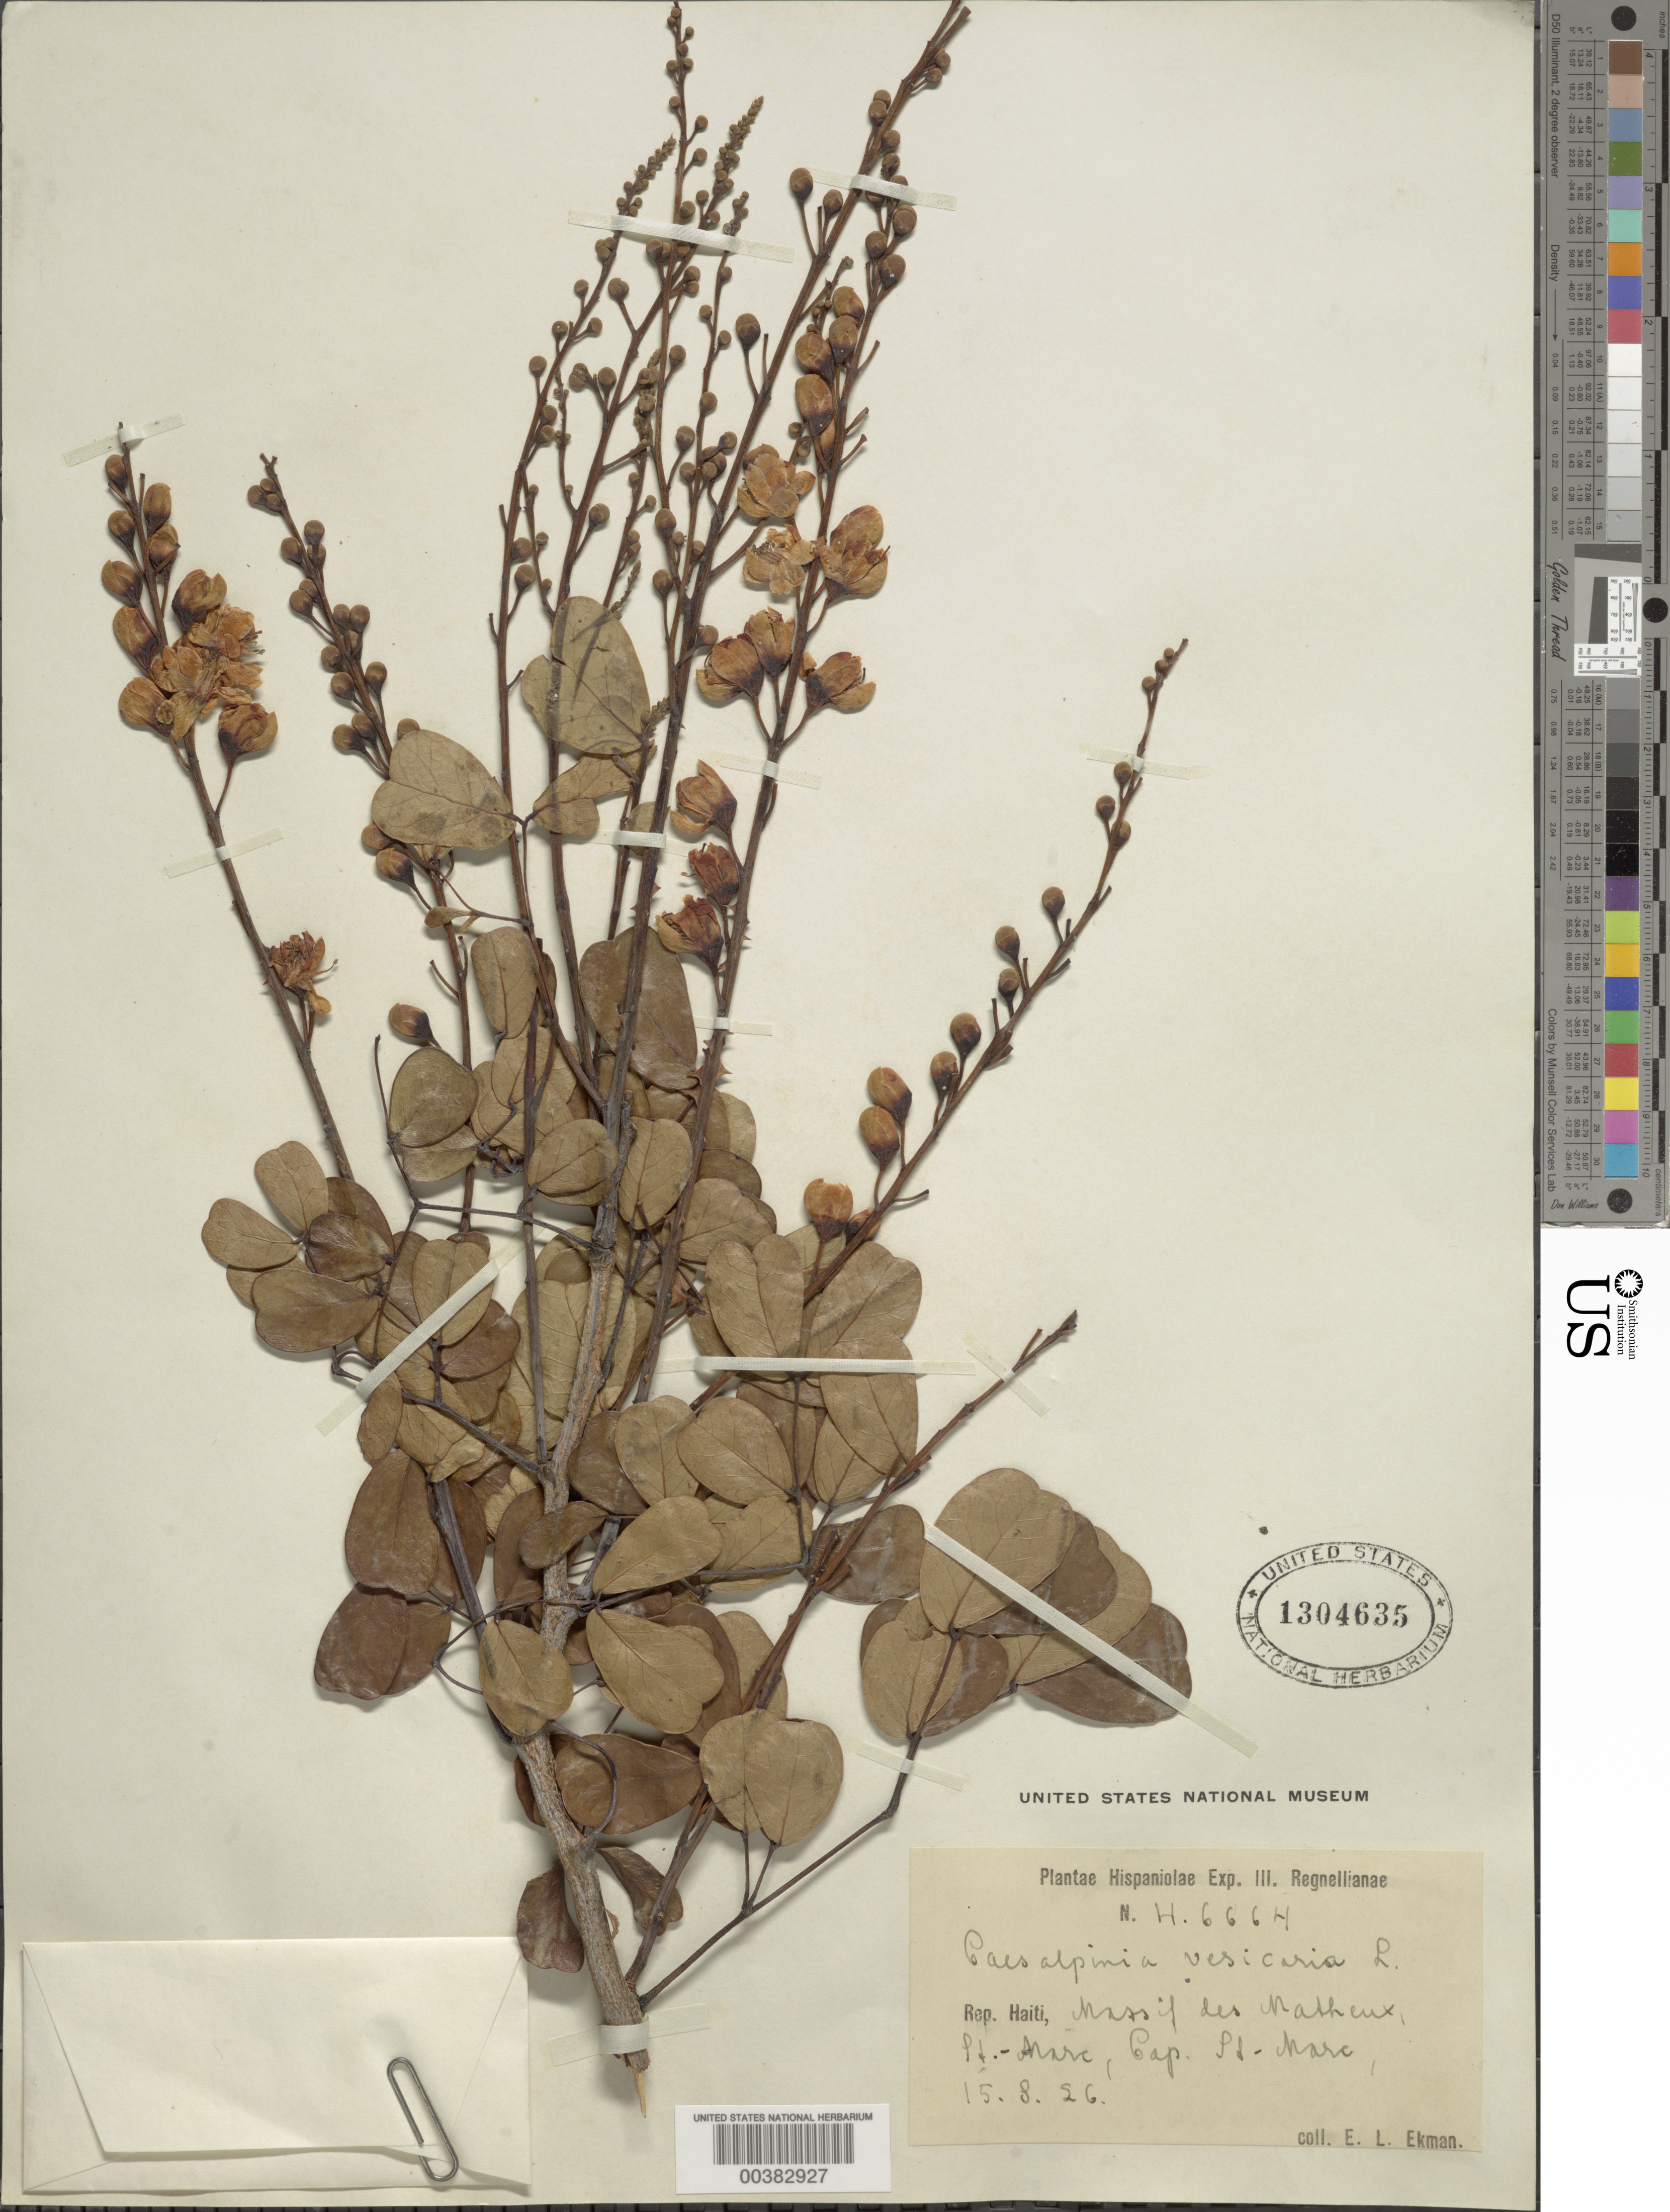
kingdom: Plantae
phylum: Tracheophyta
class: Magnoliopsida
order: Fabales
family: Fabaceae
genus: Tara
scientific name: Tara vesicaria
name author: (L.) Molinari et al.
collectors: E. L. Ekman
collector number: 6664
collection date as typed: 15 Aug 1926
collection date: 1926-08-15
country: Haiti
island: Hispaniola Island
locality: Massif des matheux, pt.-marc, cap. sd-marc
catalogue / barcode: US 1304635